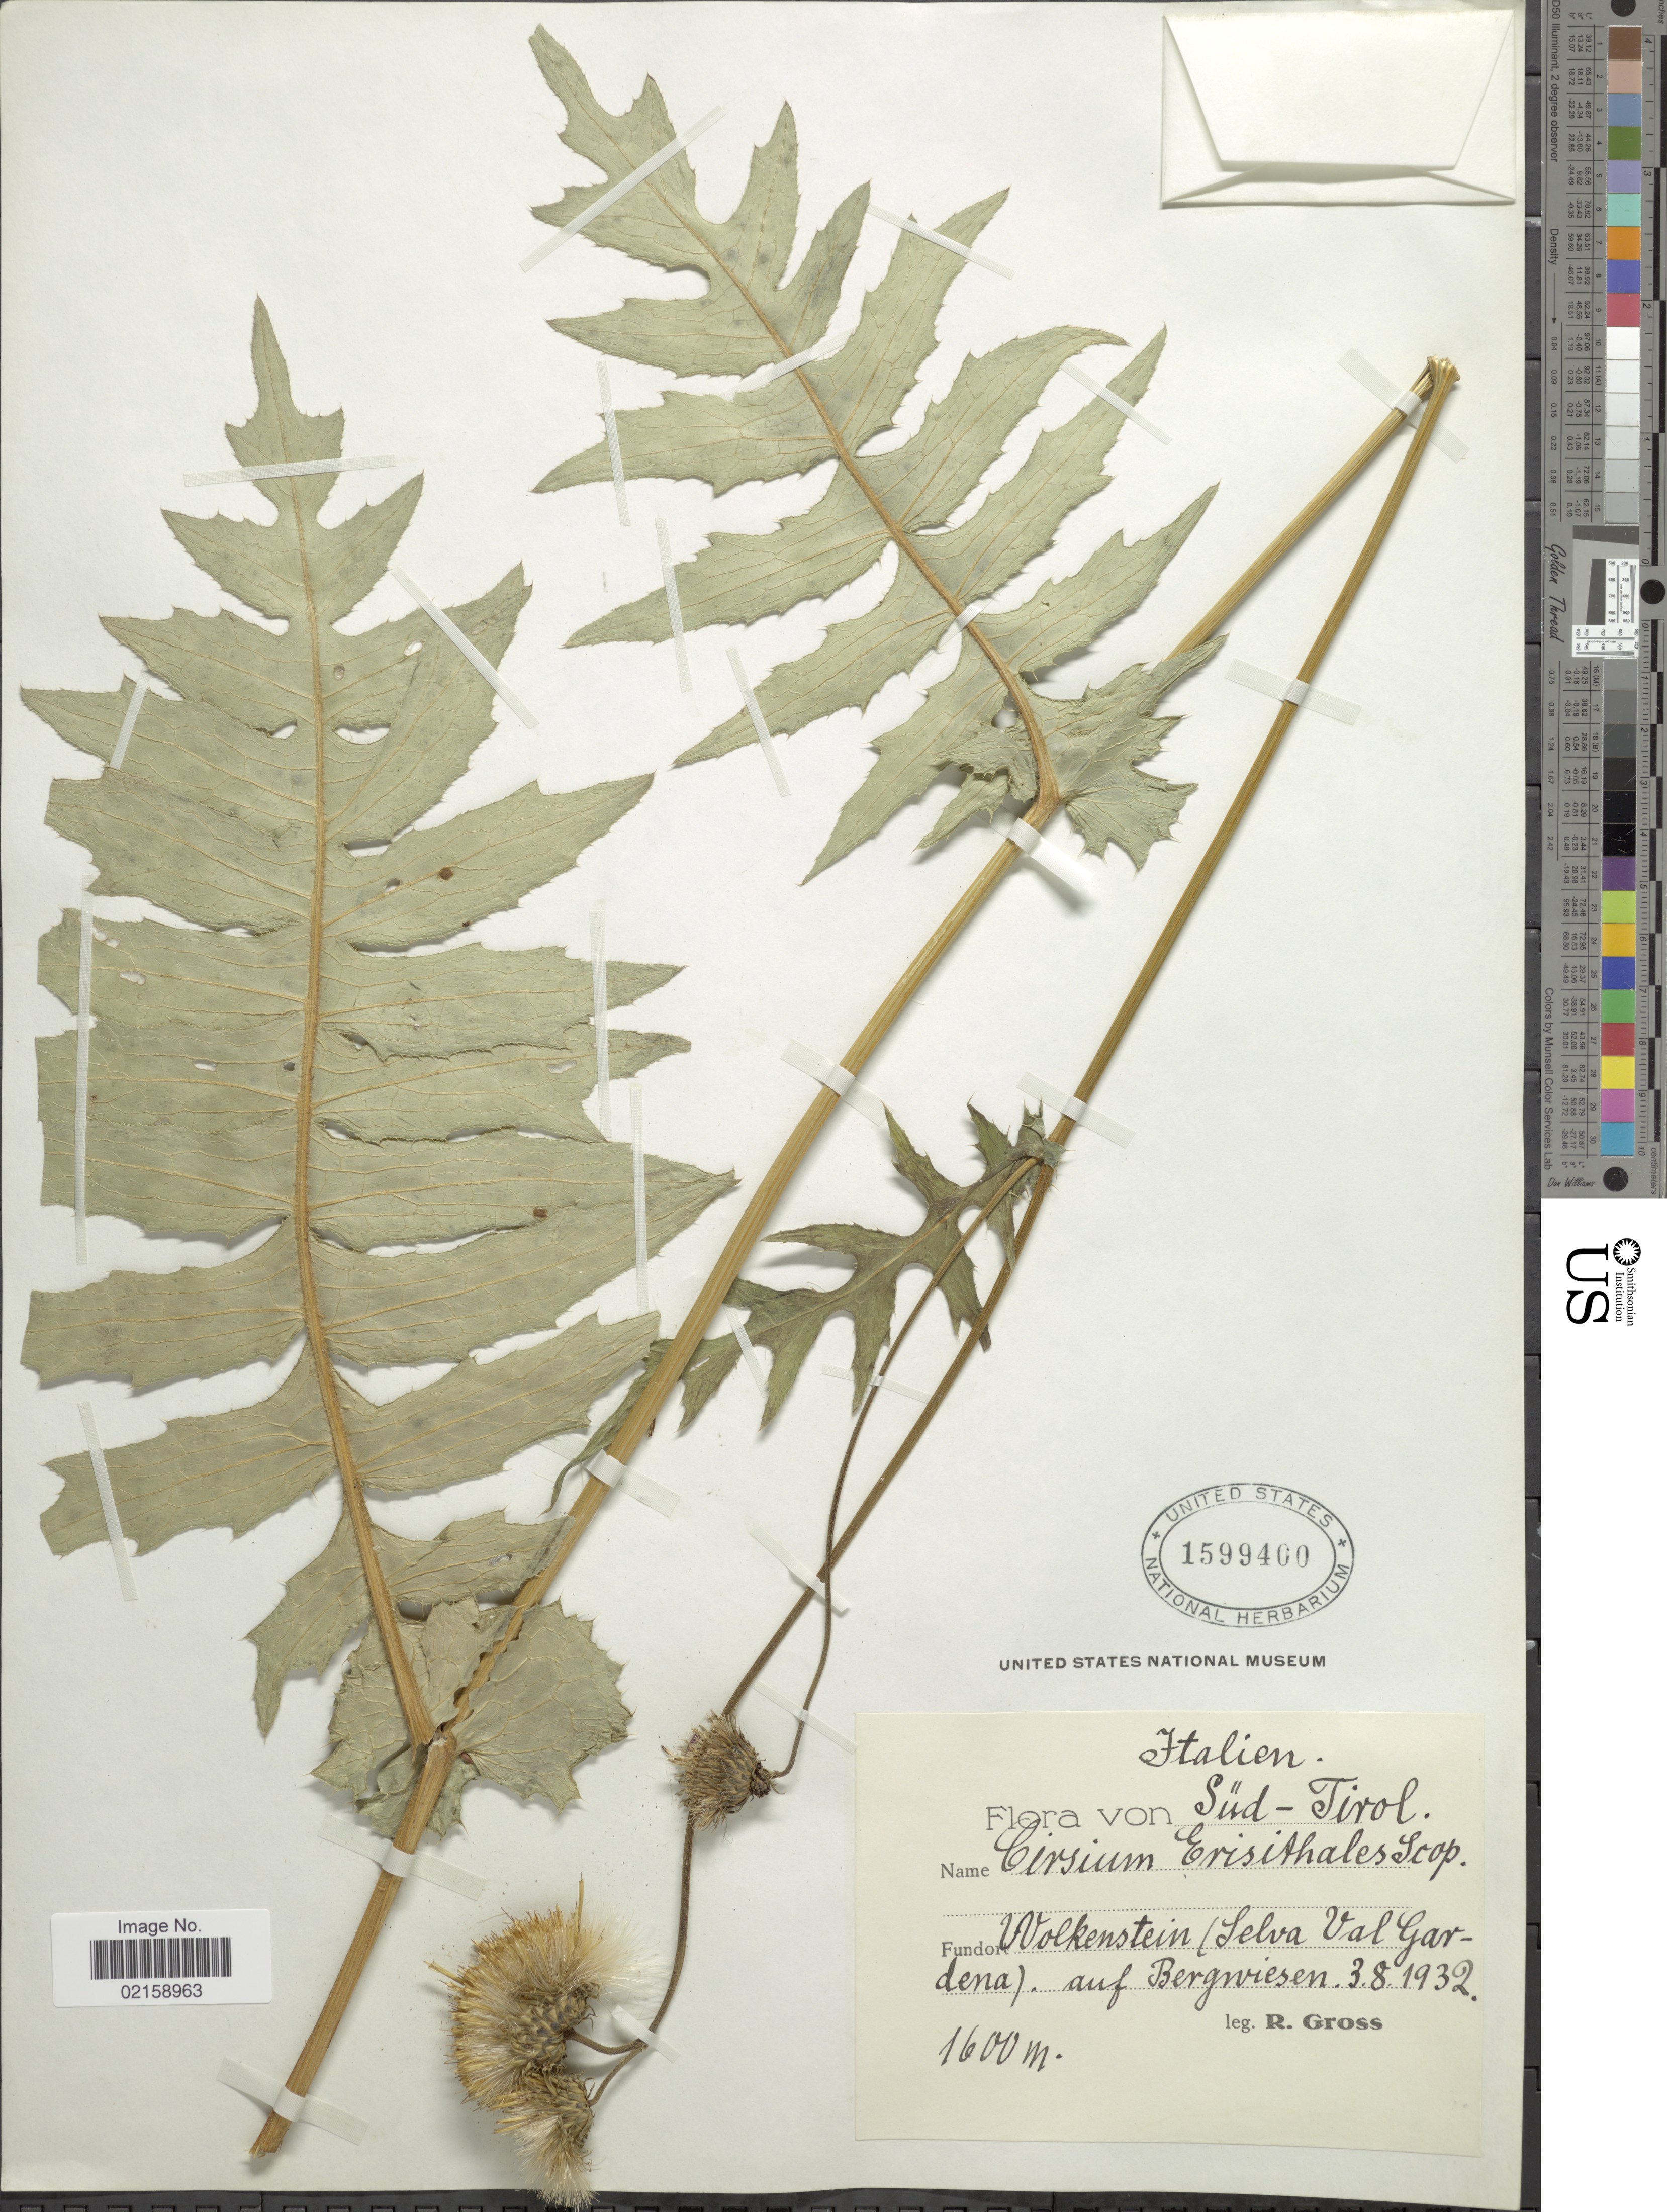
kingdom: Plantae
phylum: Tracheophyta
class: Magnoliopsida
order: Asterales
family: Asteraceae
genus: Cirsium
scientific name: Cirsium erisithales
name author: (Jacq.) Scop.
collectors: R. Gross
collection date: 1932-08-03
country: Italy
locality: Italien, Süd-Tirol, Fundort Wolkenstein (Selva Val Gardena), auf Bergwiesen.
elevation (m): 1600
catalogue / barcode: US 1599400